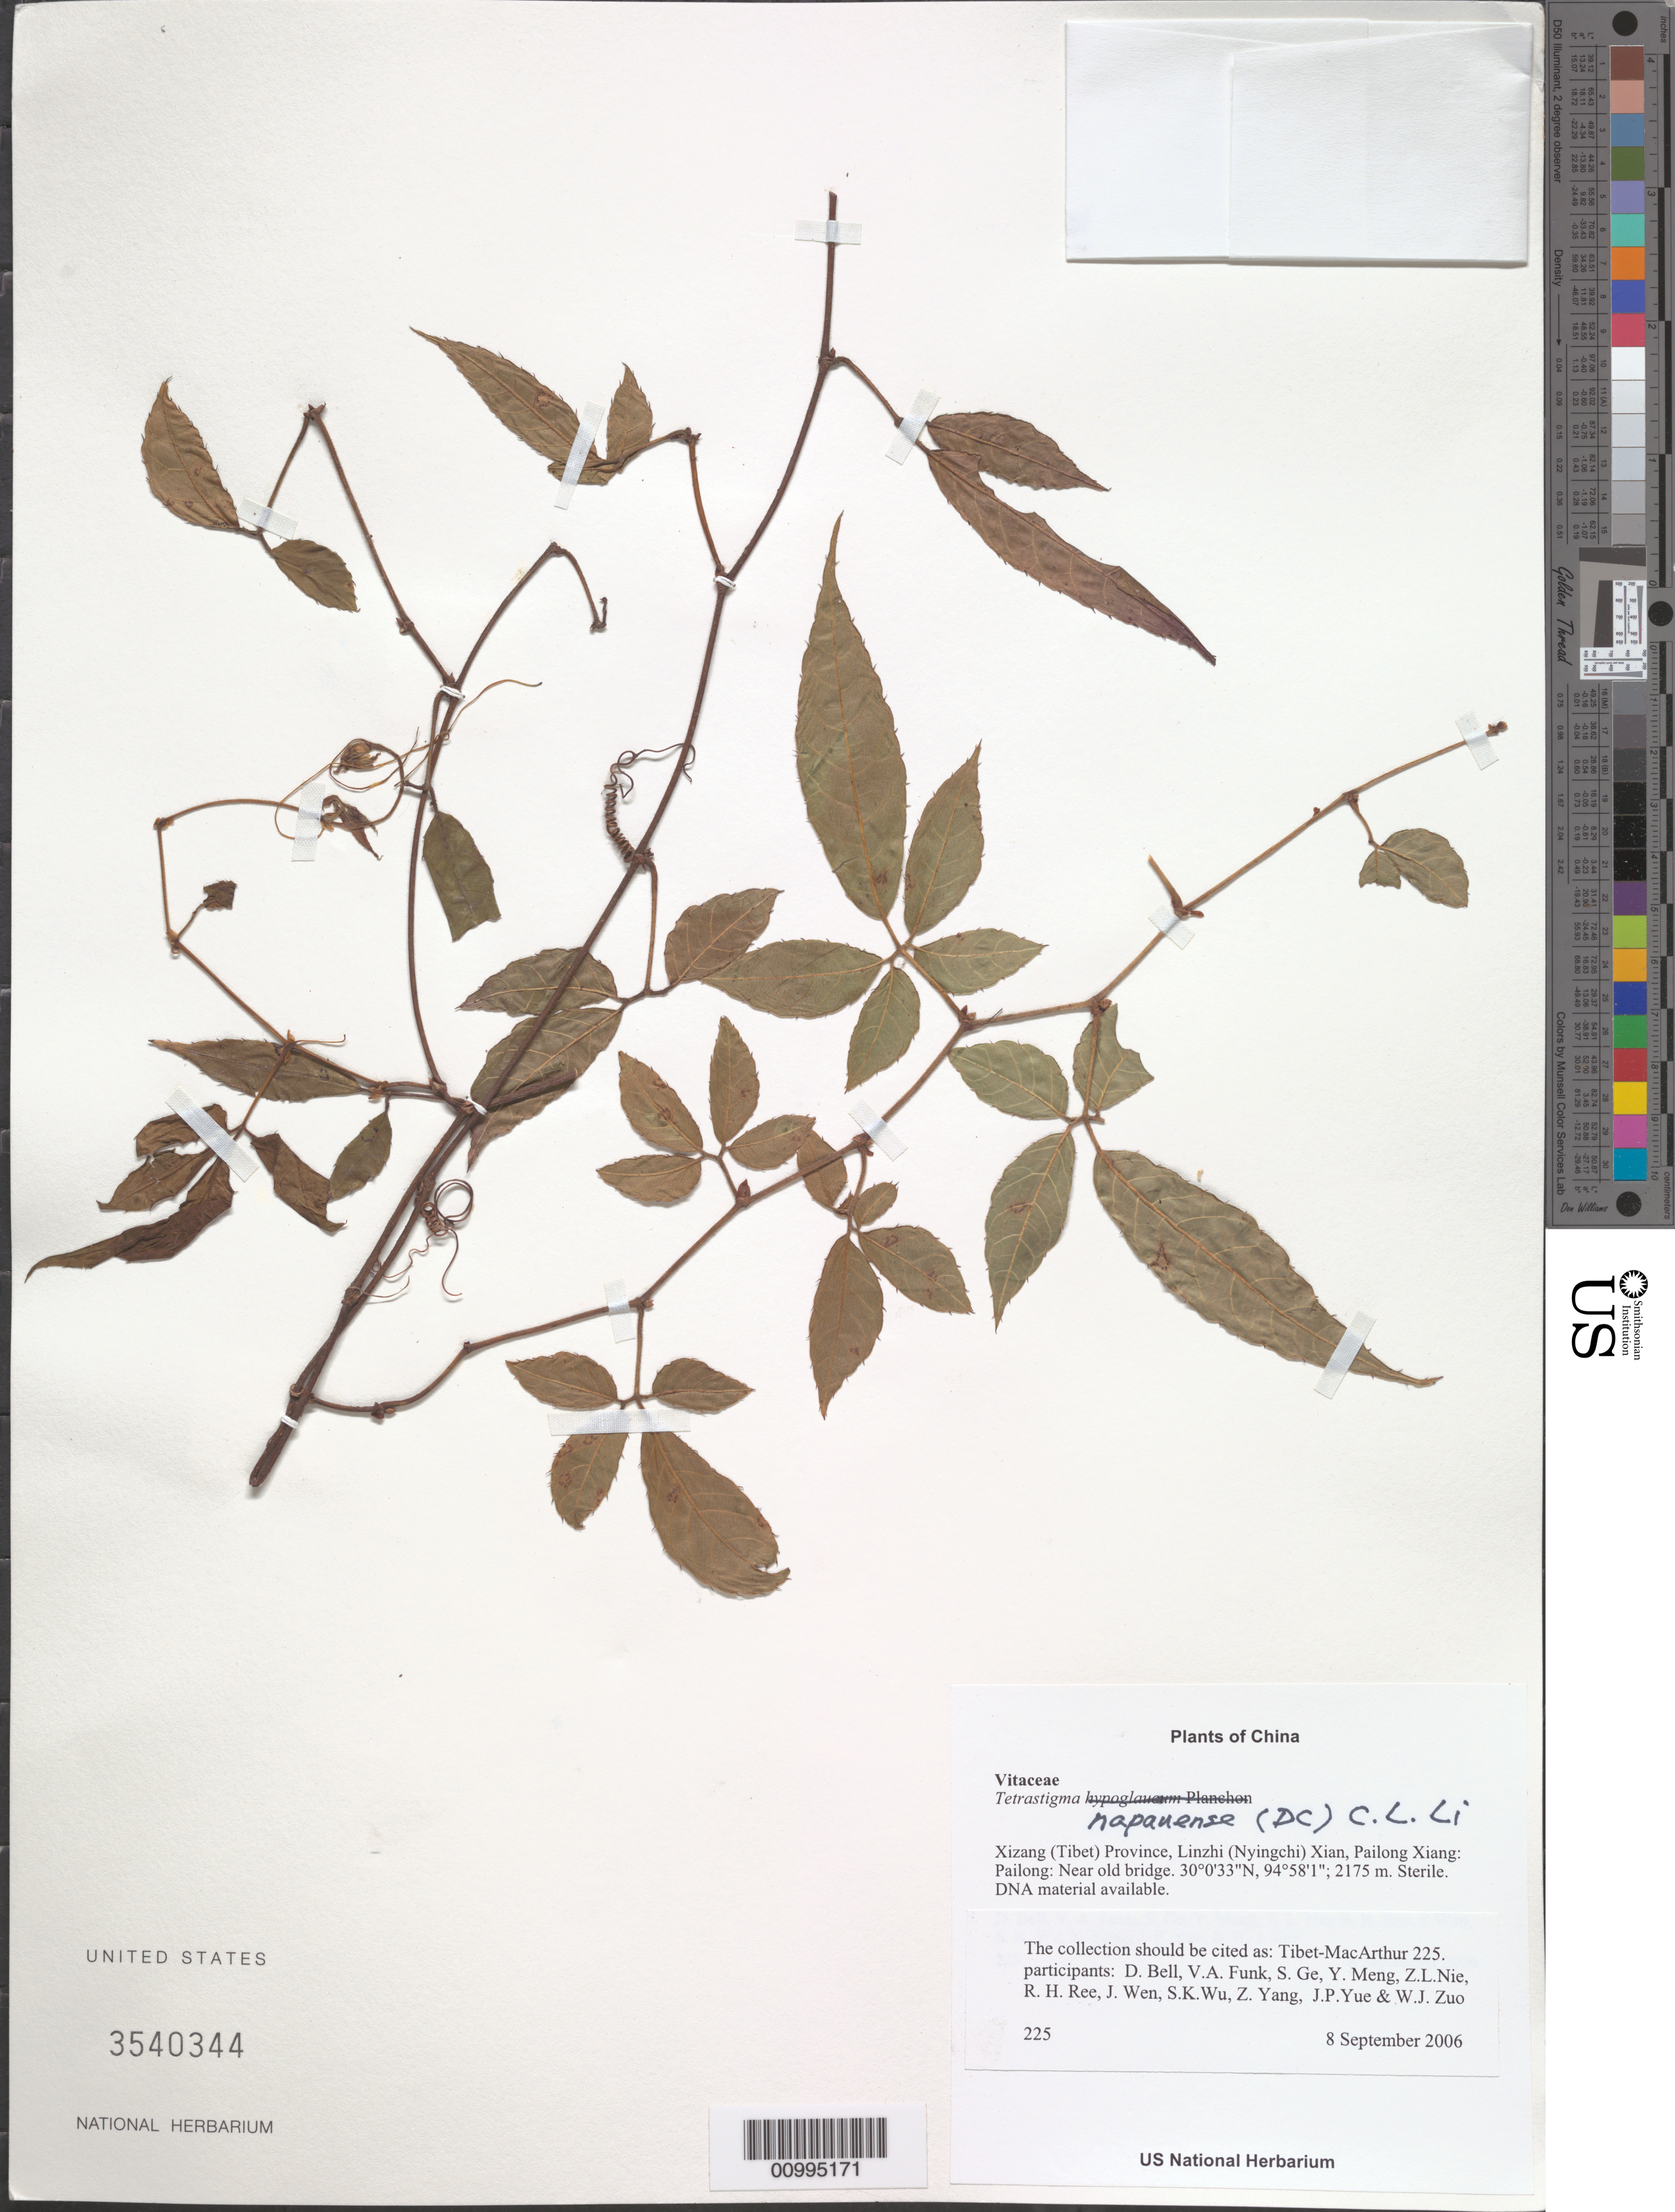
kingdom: Plantae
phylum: Tracheophyta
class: Magnoliopsida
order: Vitales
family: Vitaceae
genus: Tetrastigma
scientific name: Tetrastigma napaulense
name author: (DC.) C.L. Li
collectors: Tibet-MacArthur, D. A. Bell, V. Funk, S. Ge, Y. Meng, Z. Nie, R. Ree, J. Wen, S. K. Wu, Z. Yang, J. Yue & W. Zuo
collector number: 225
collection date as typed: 08 Sep 2006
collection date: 2006-09-08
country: China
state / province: Xizang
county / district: Linzhi (Nyingchi) Xian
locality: Pailong Xiang: Pailong. Near old bridge.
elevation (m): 2175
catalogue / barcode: US 3540344